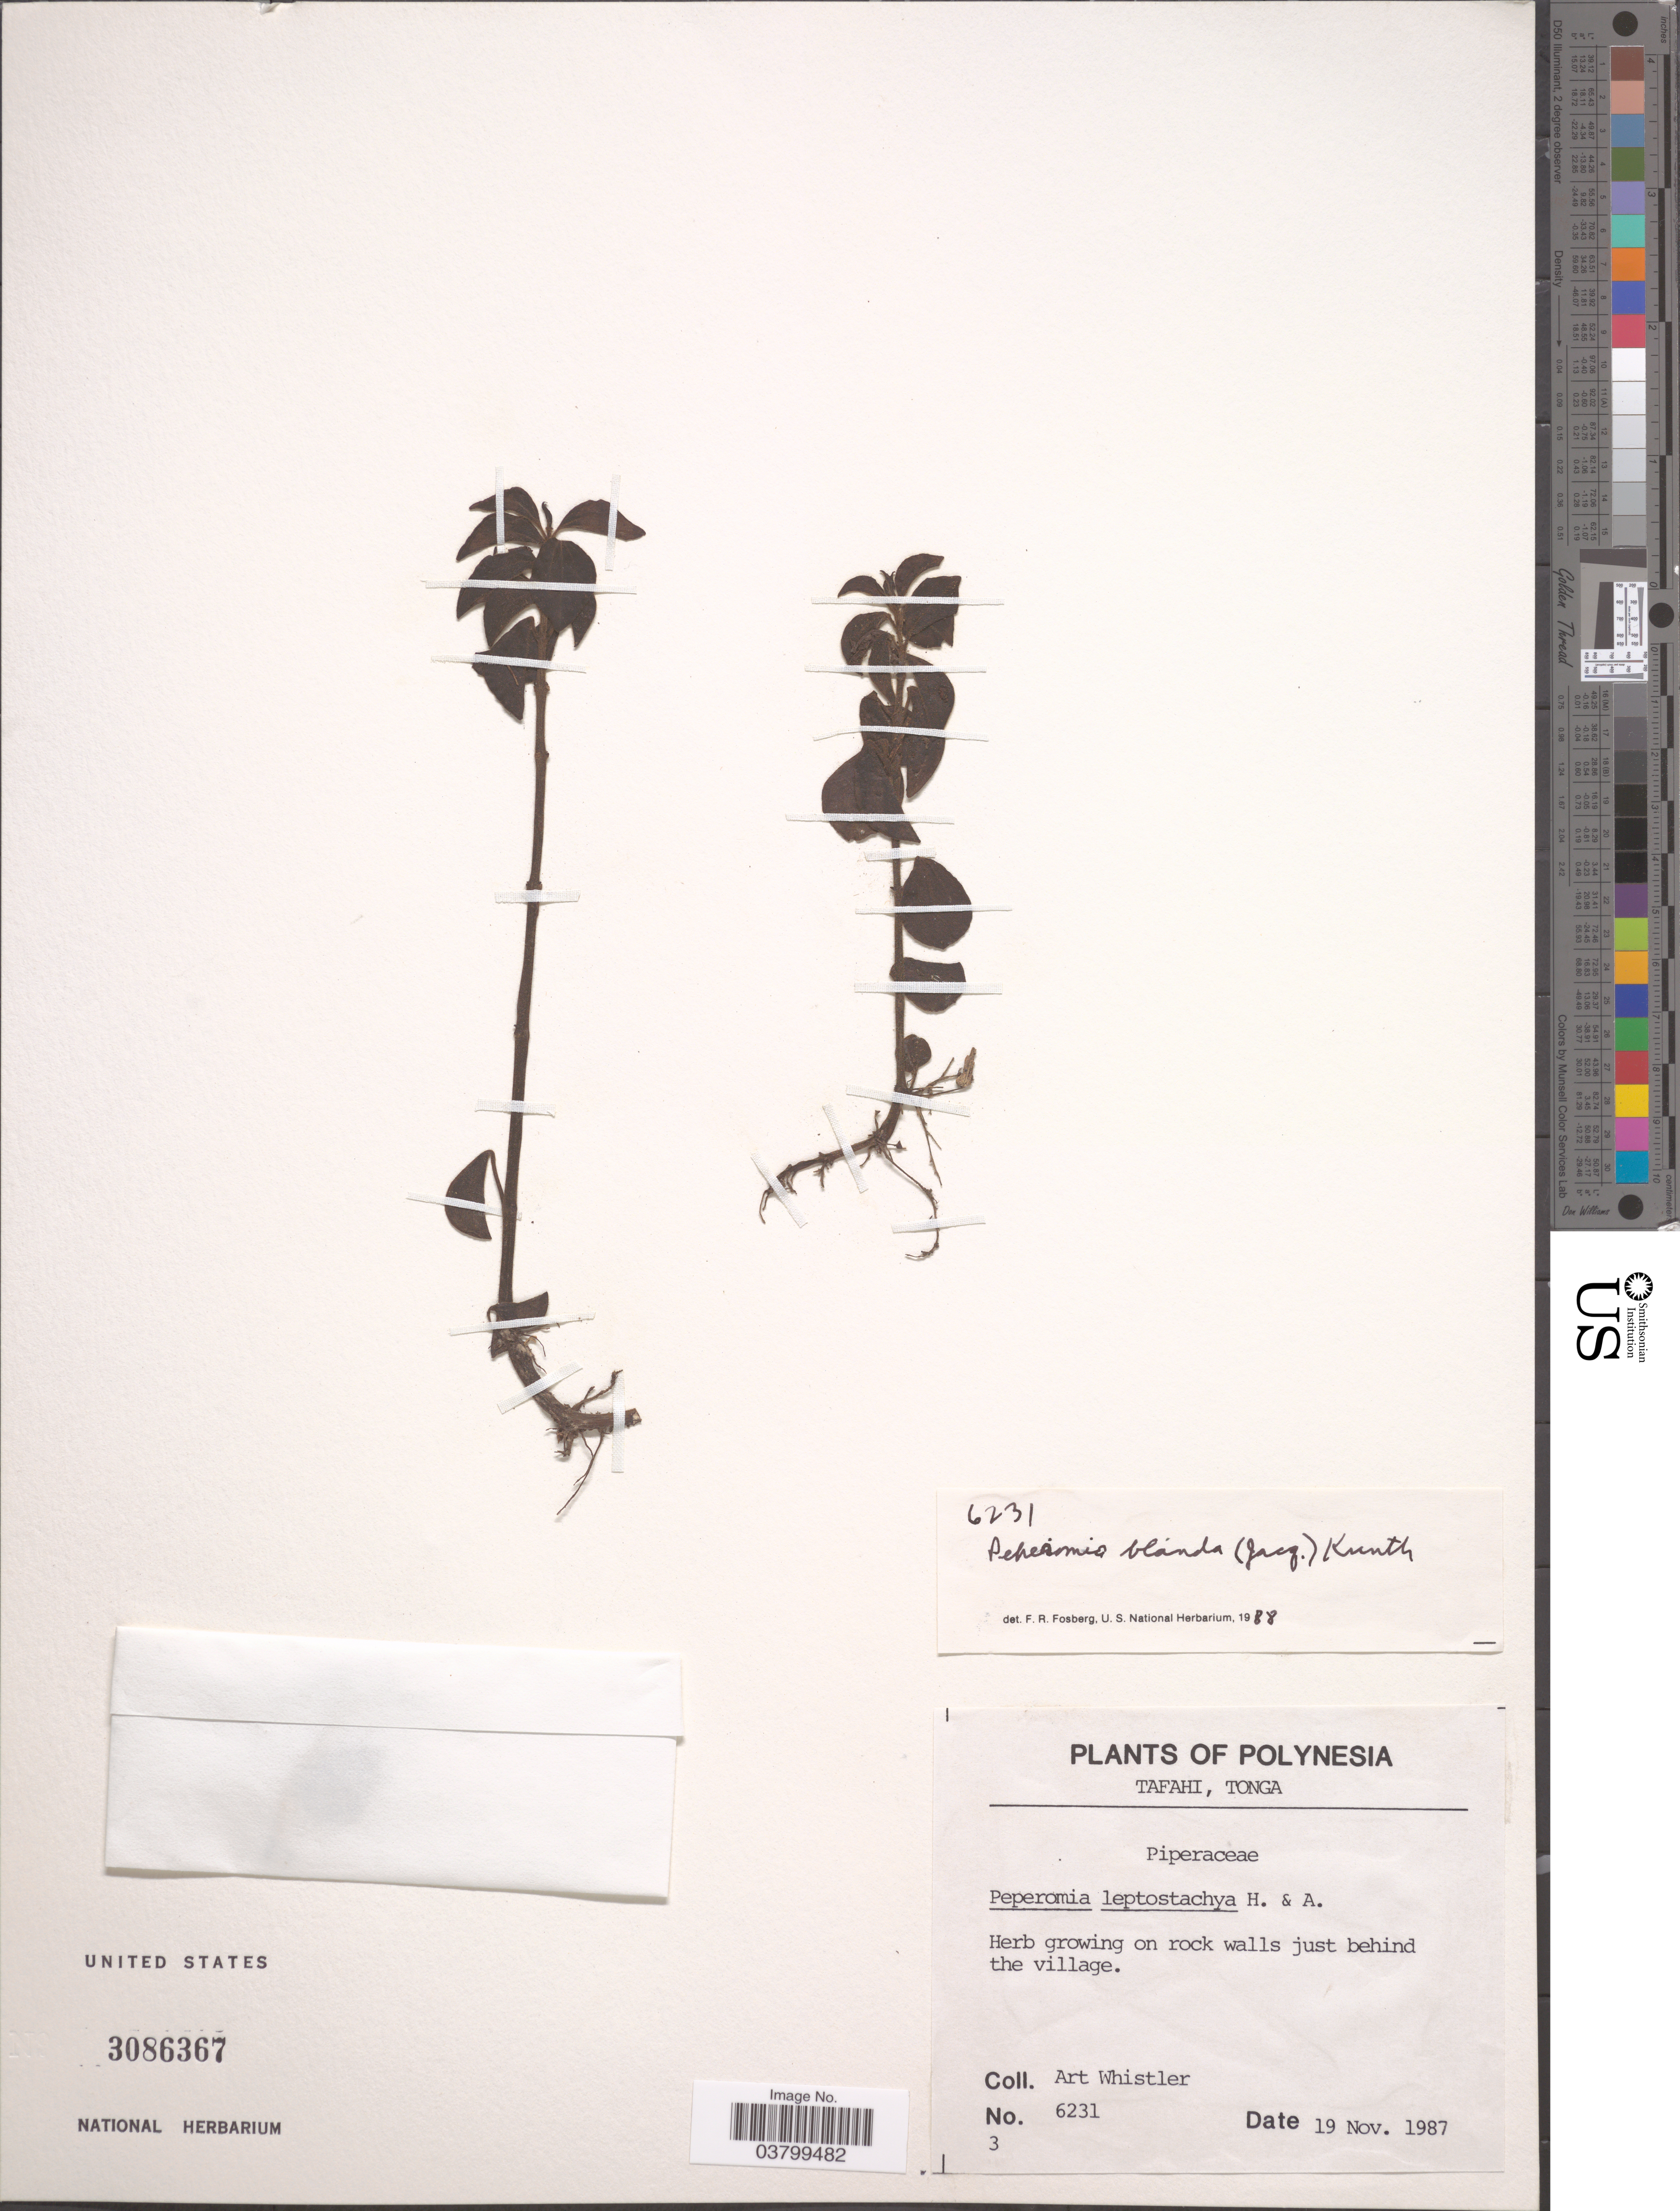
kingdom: Plantae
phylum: Tracheophyta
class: Magnoliopsida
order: Piperales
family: Piperaceae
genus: Peperomia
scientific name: Peperomia leptostachya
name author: Hook. & Arn.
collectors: A. Whistler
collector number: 6231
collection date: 1987-11-19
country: Tonga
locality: Polynesia, Tafahi, Tonga. On rock walls just behind the village.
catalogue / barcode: US 3086367